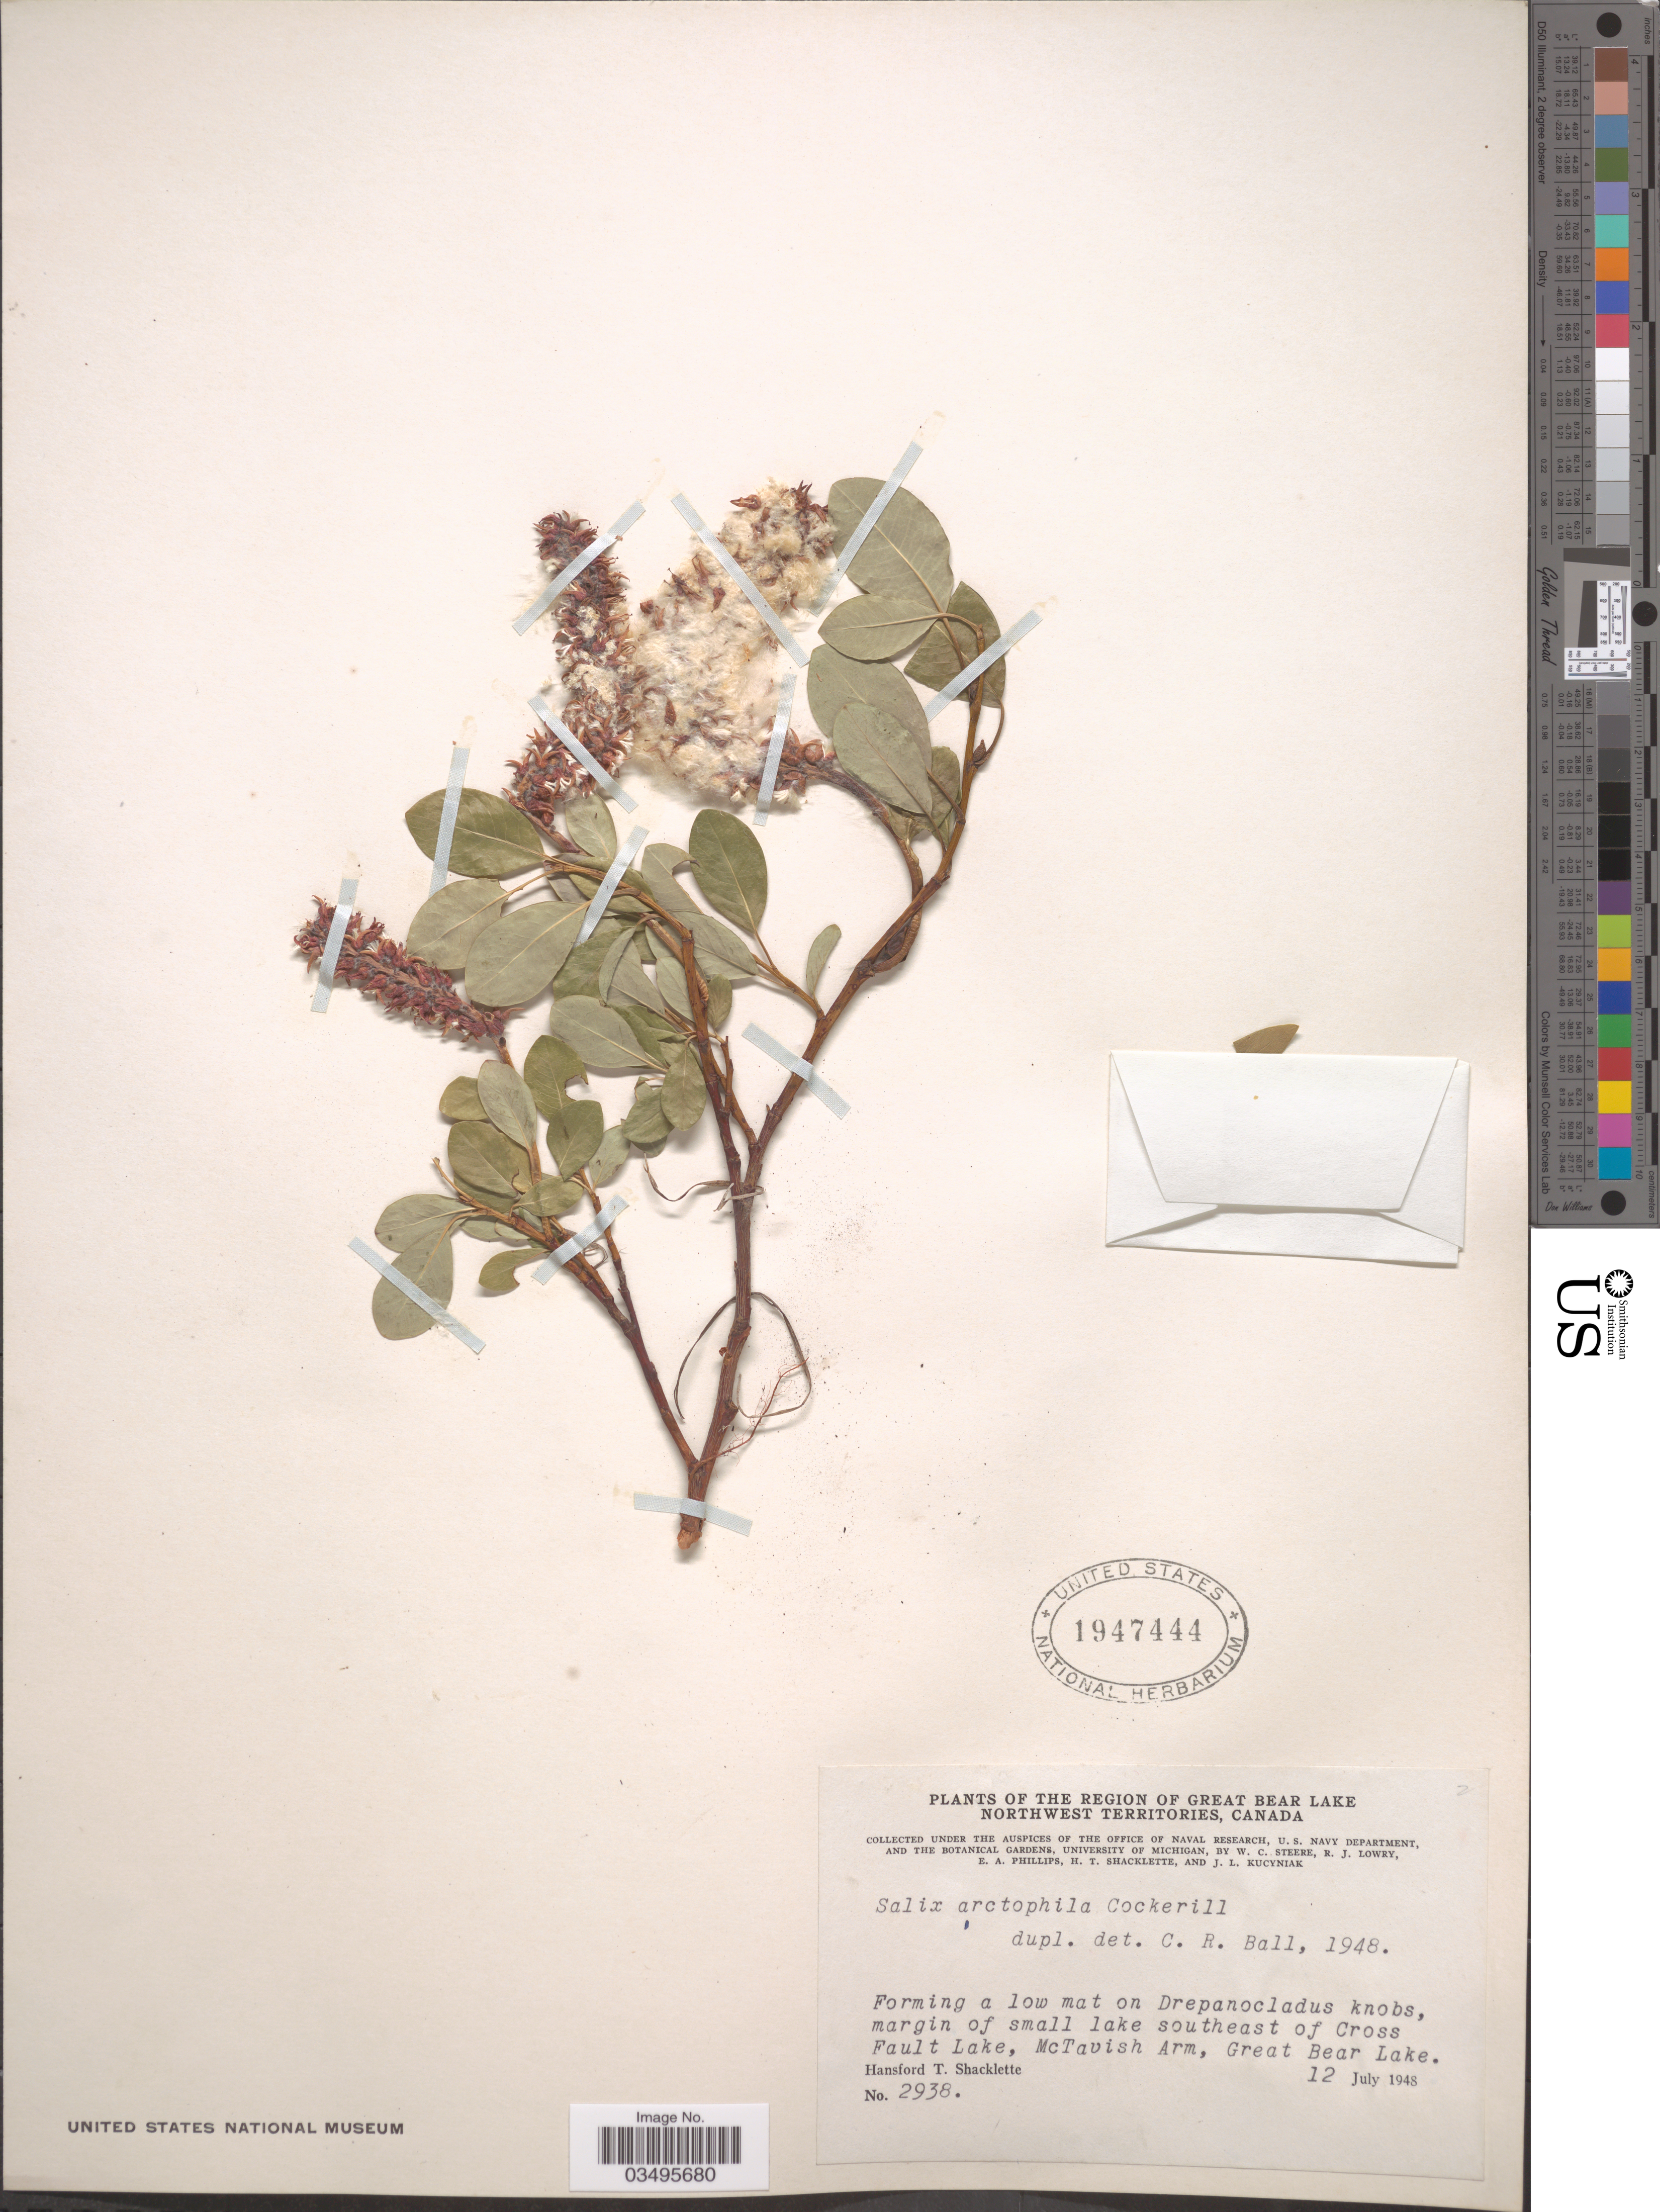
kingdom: Plantae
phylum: Tracheophyta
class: Magnoliopsida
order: Malpighiales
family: Salicaceae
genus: Salix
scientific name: Salix arctophila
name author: Cockerell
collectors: H. Shacklette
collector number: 2938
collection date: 1948-07-12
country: Canada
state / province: Northwest Territories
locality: The Region of Great Bear Lake. Margin of small lake southeast of Cross Fault Lake, McTavish Arm, Great Bear Lake.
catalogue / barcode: US 1947444